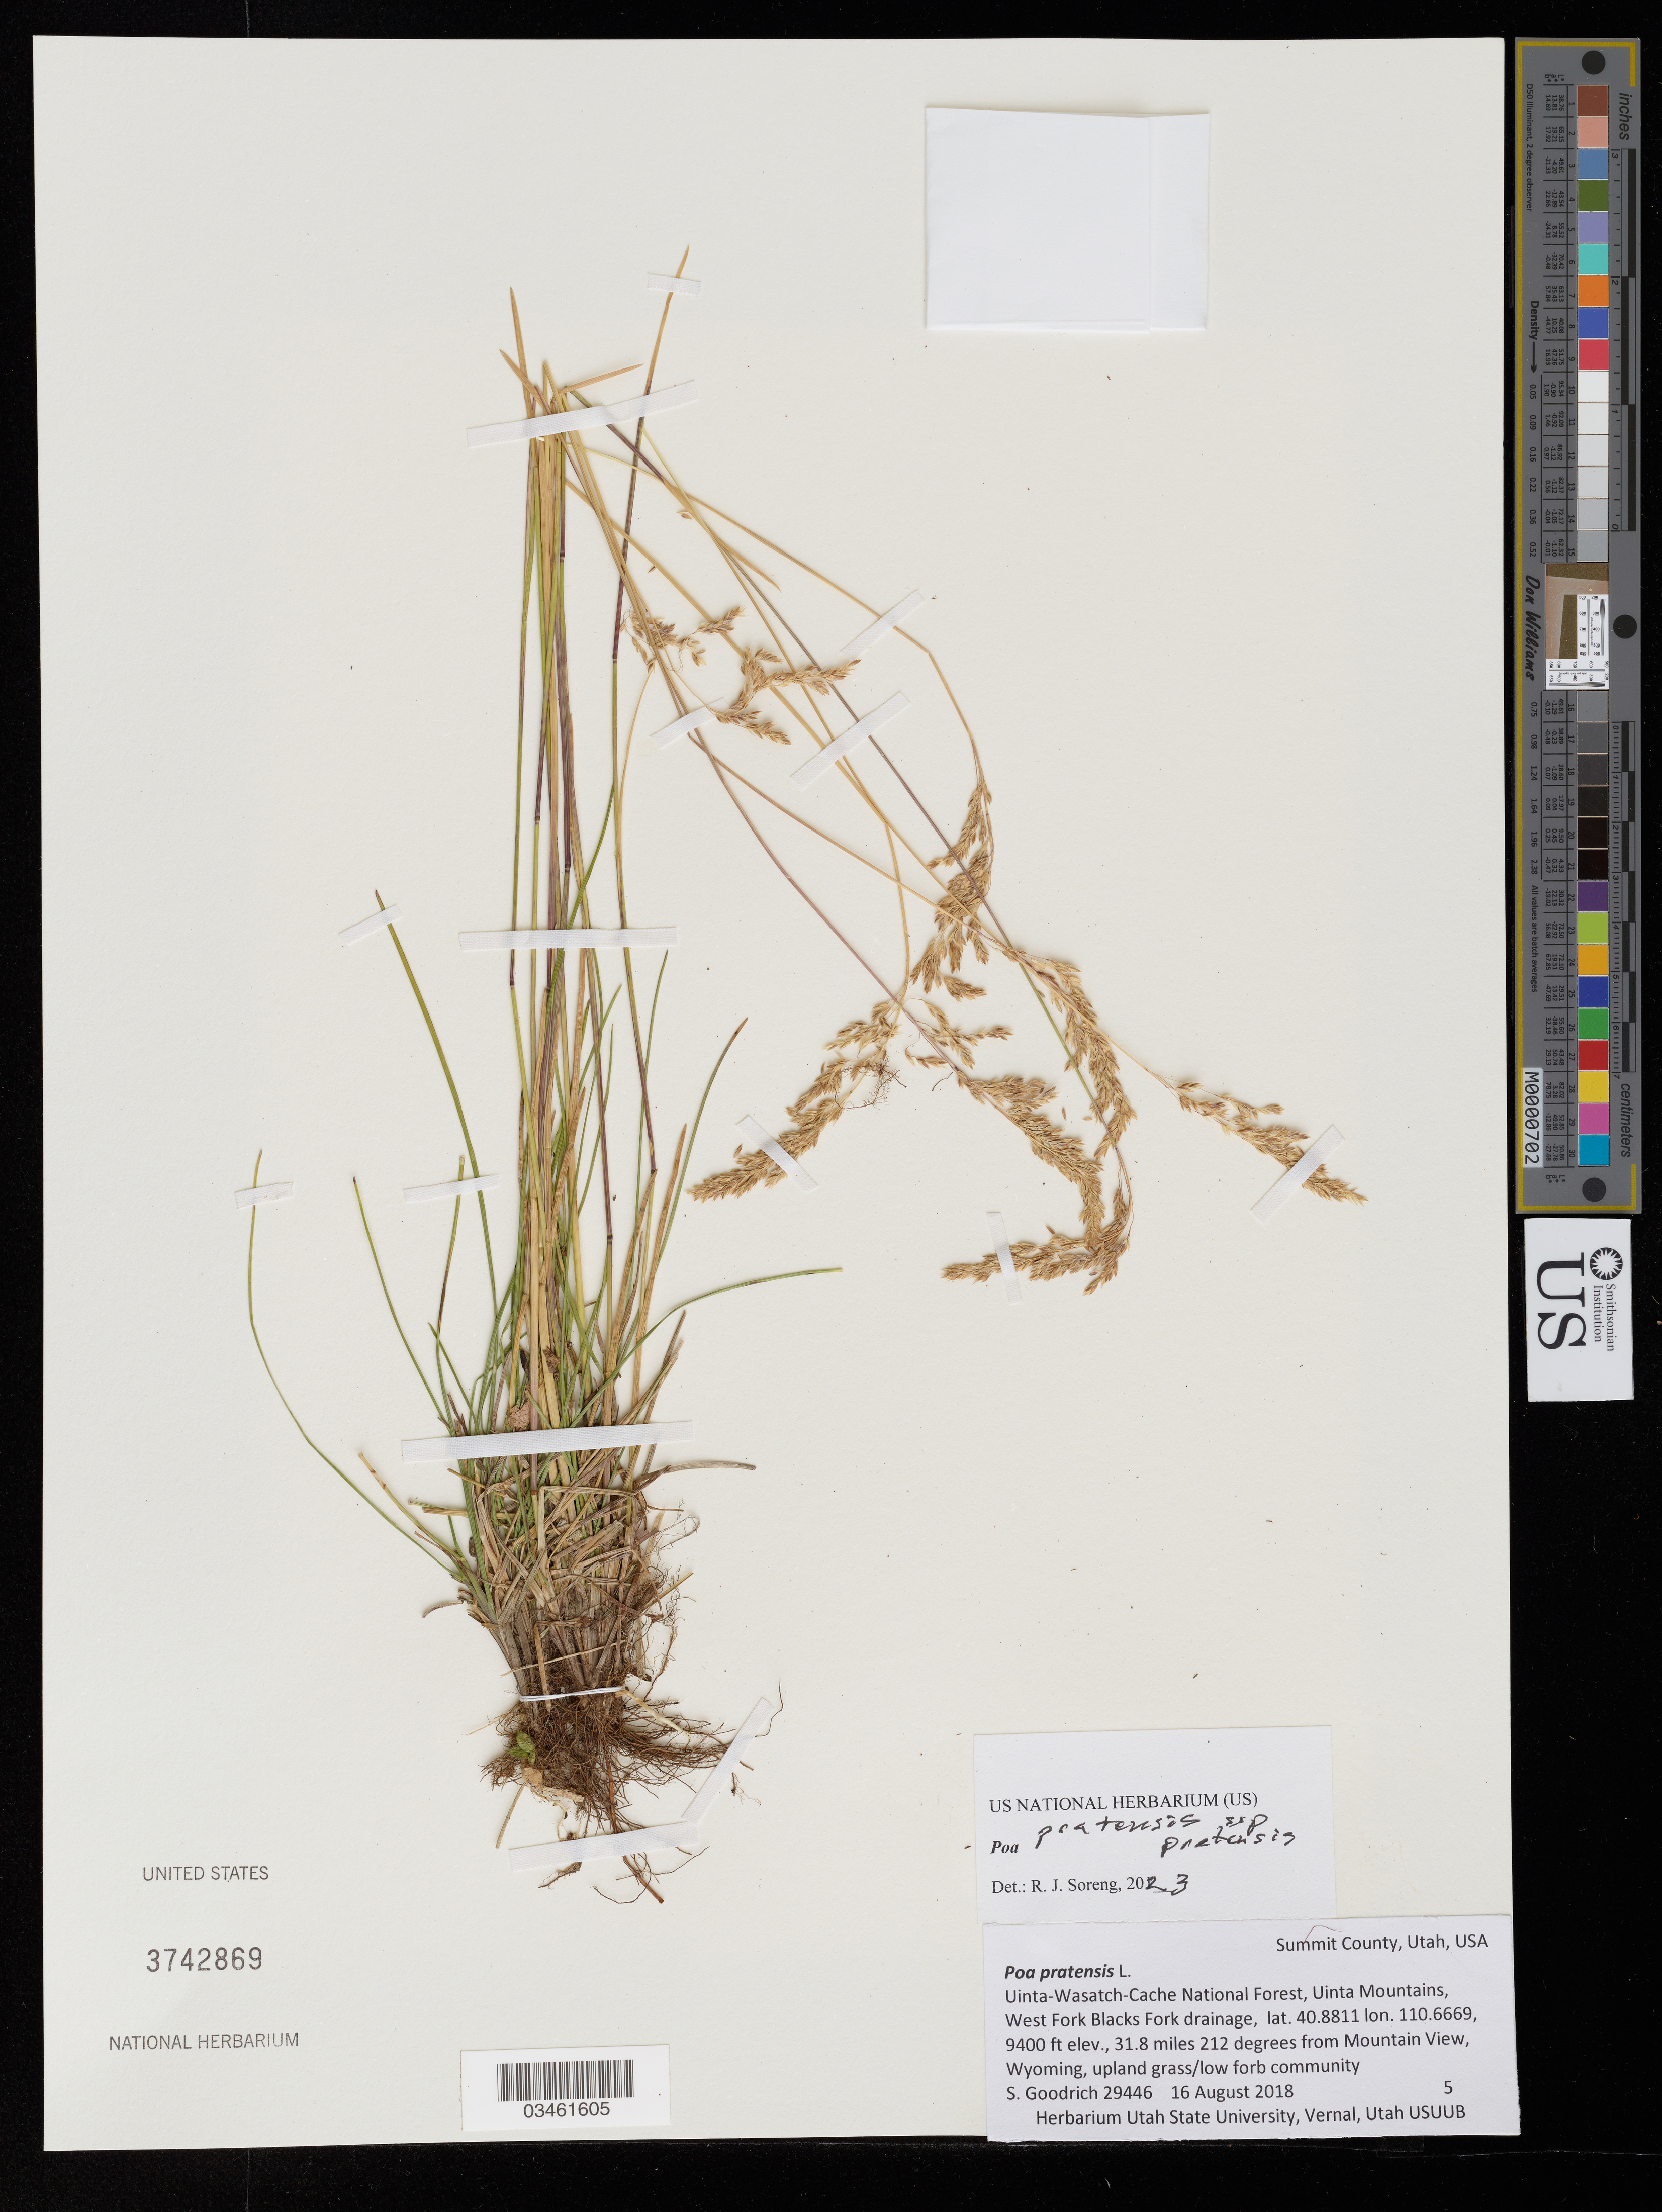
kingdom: Plantae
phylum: Tracheophyta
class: Liliopsida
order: Poales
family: Poaceae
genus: Poa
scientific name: Poa pratensis subsp. pratensis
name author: L.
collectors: S. Goodrich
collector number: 29446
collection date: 2018-08-16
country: United States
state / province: Utah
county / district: Summit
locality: Summit County. Uinta-Wasatch-Cache National Forest, Uinta Mountains, West Fork Blacks Fork drainage. 31.8 miles 212 degrees from Mountain View, Wyoming.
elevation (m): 2865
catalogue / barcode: US 3742869